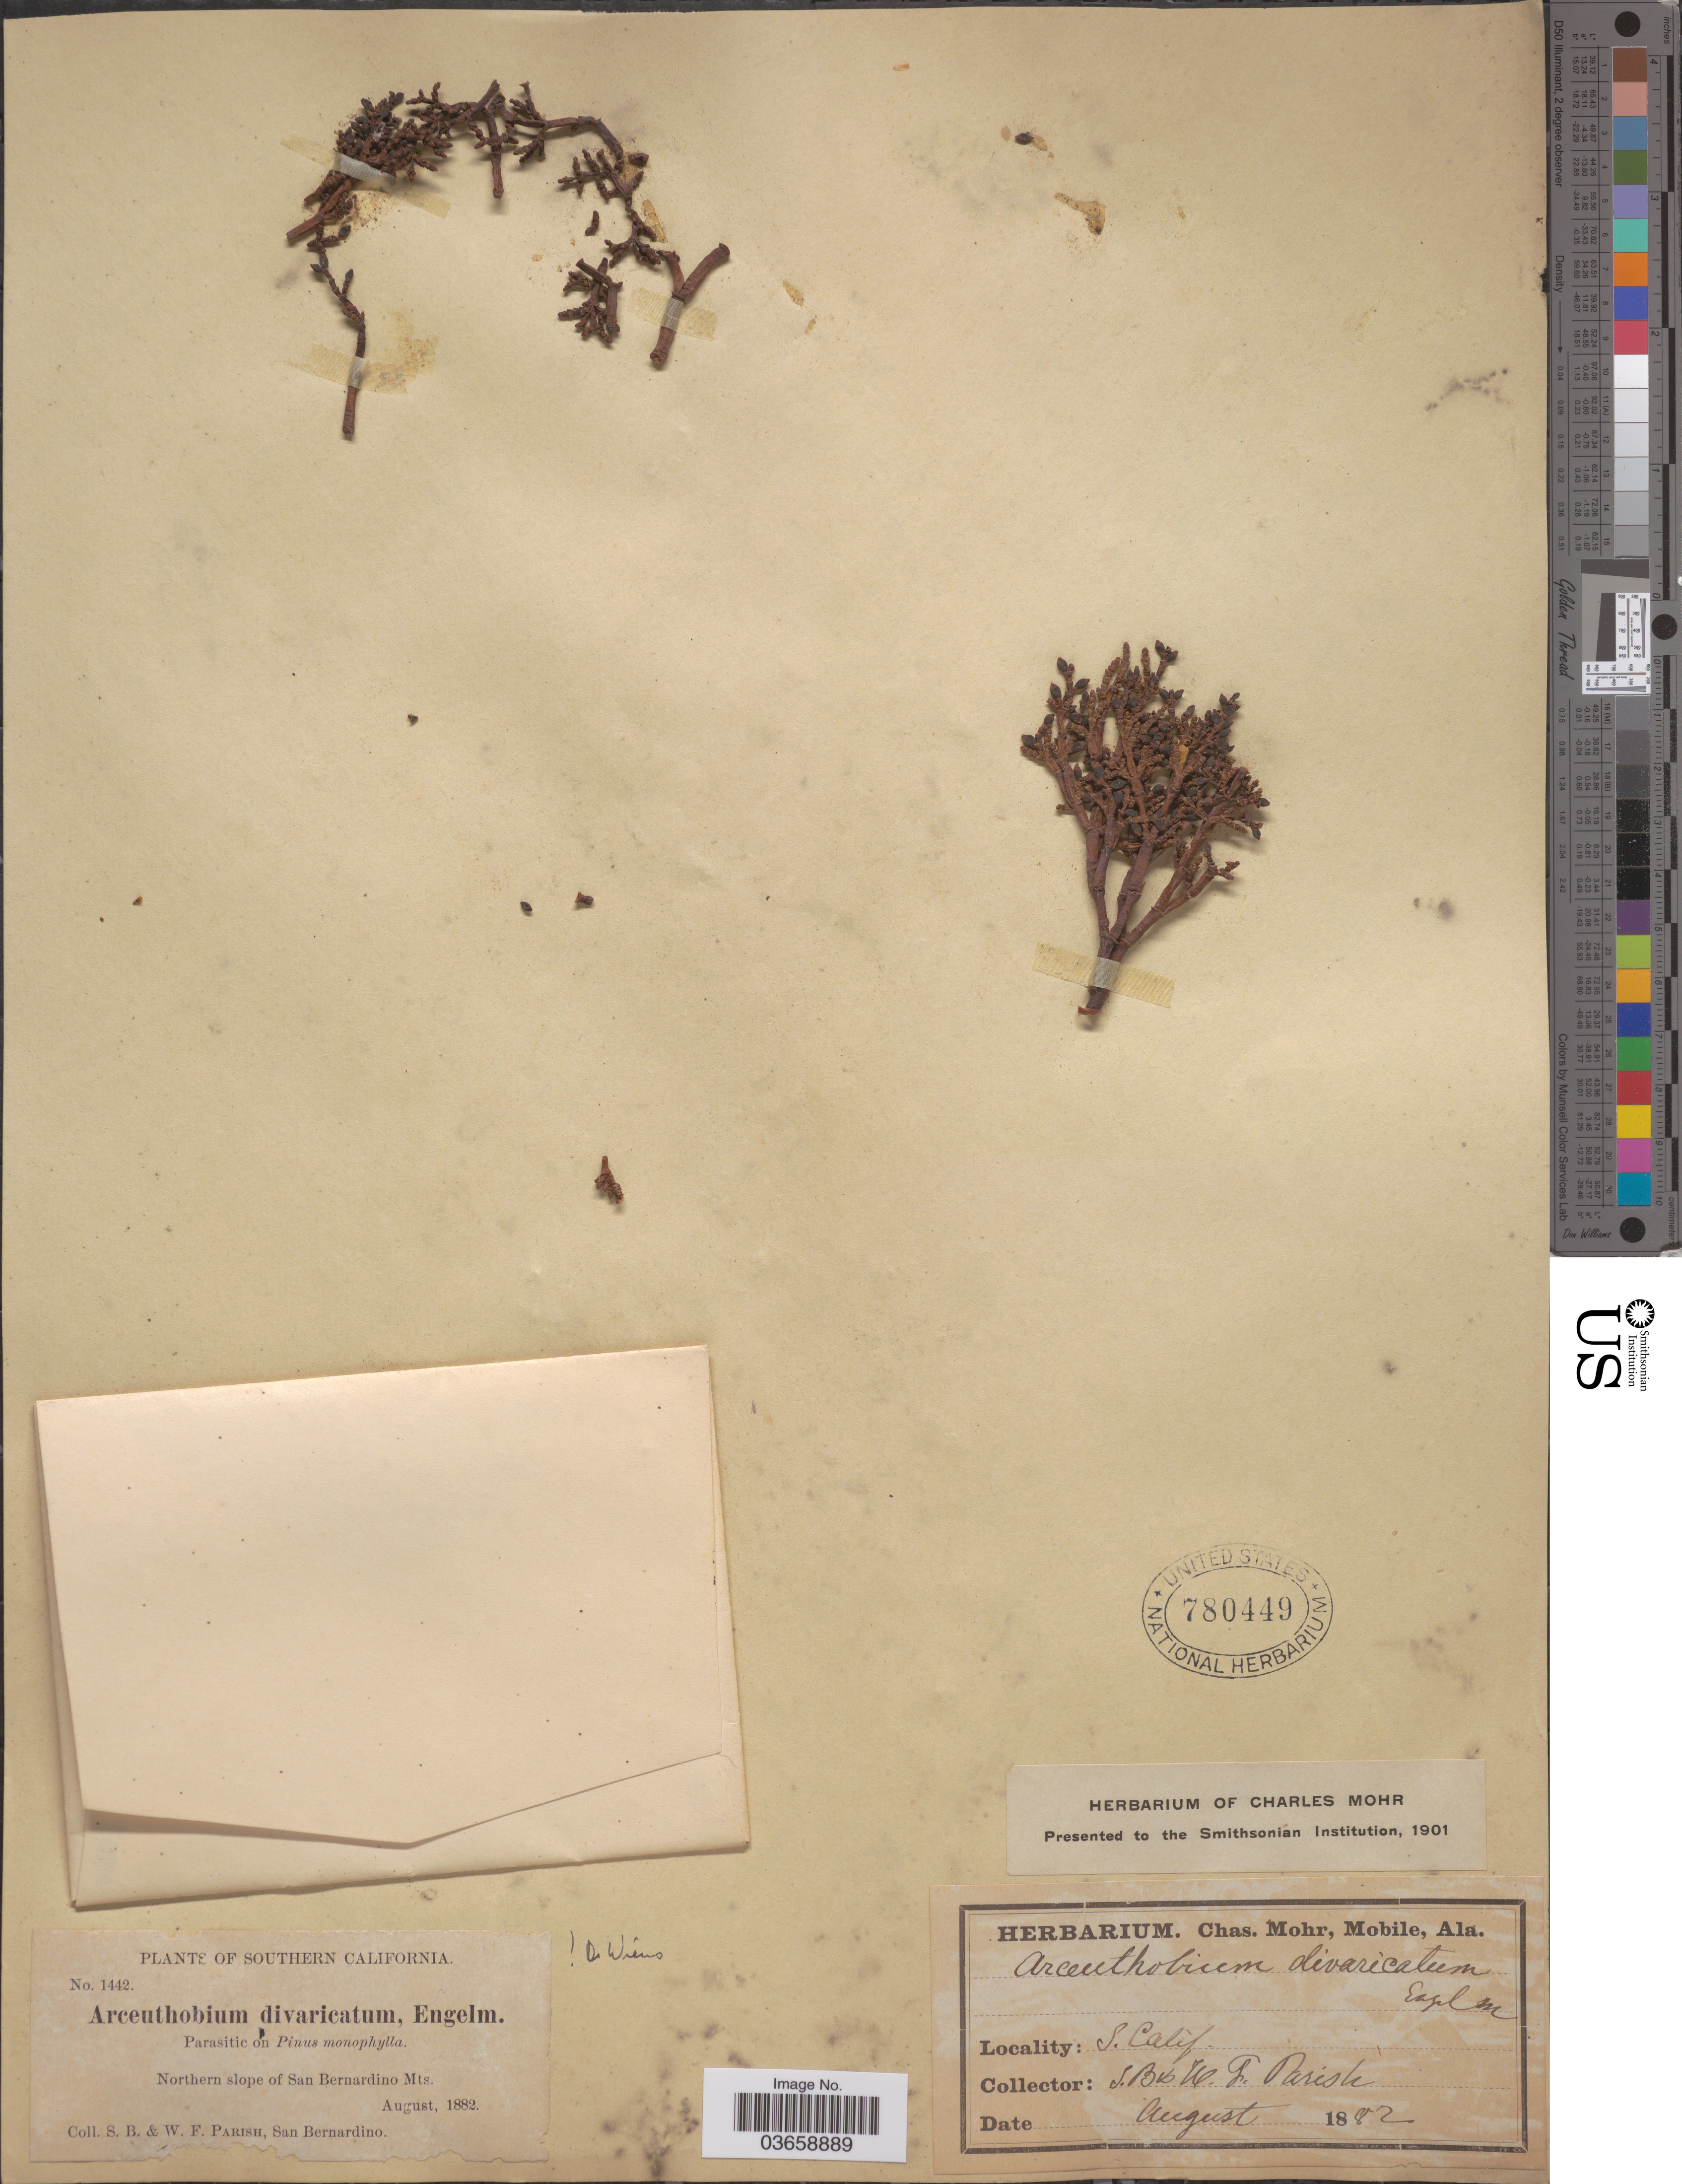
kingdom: Plantae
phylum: Tracheophyta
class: Magnoliopsida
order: Santalales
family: Viscaceae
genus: Arceuthobium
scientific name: Arceuthobium campylopodum f. divaricatum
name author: (Engelm.) L.S. Gill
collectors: S. B. Parish & W. F. Parish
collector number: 1442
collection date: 1882-08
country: United States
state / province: California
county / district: San Bernardino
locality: Southern California. Northern slope of San Bernardino Mts.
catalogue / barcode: US 780449